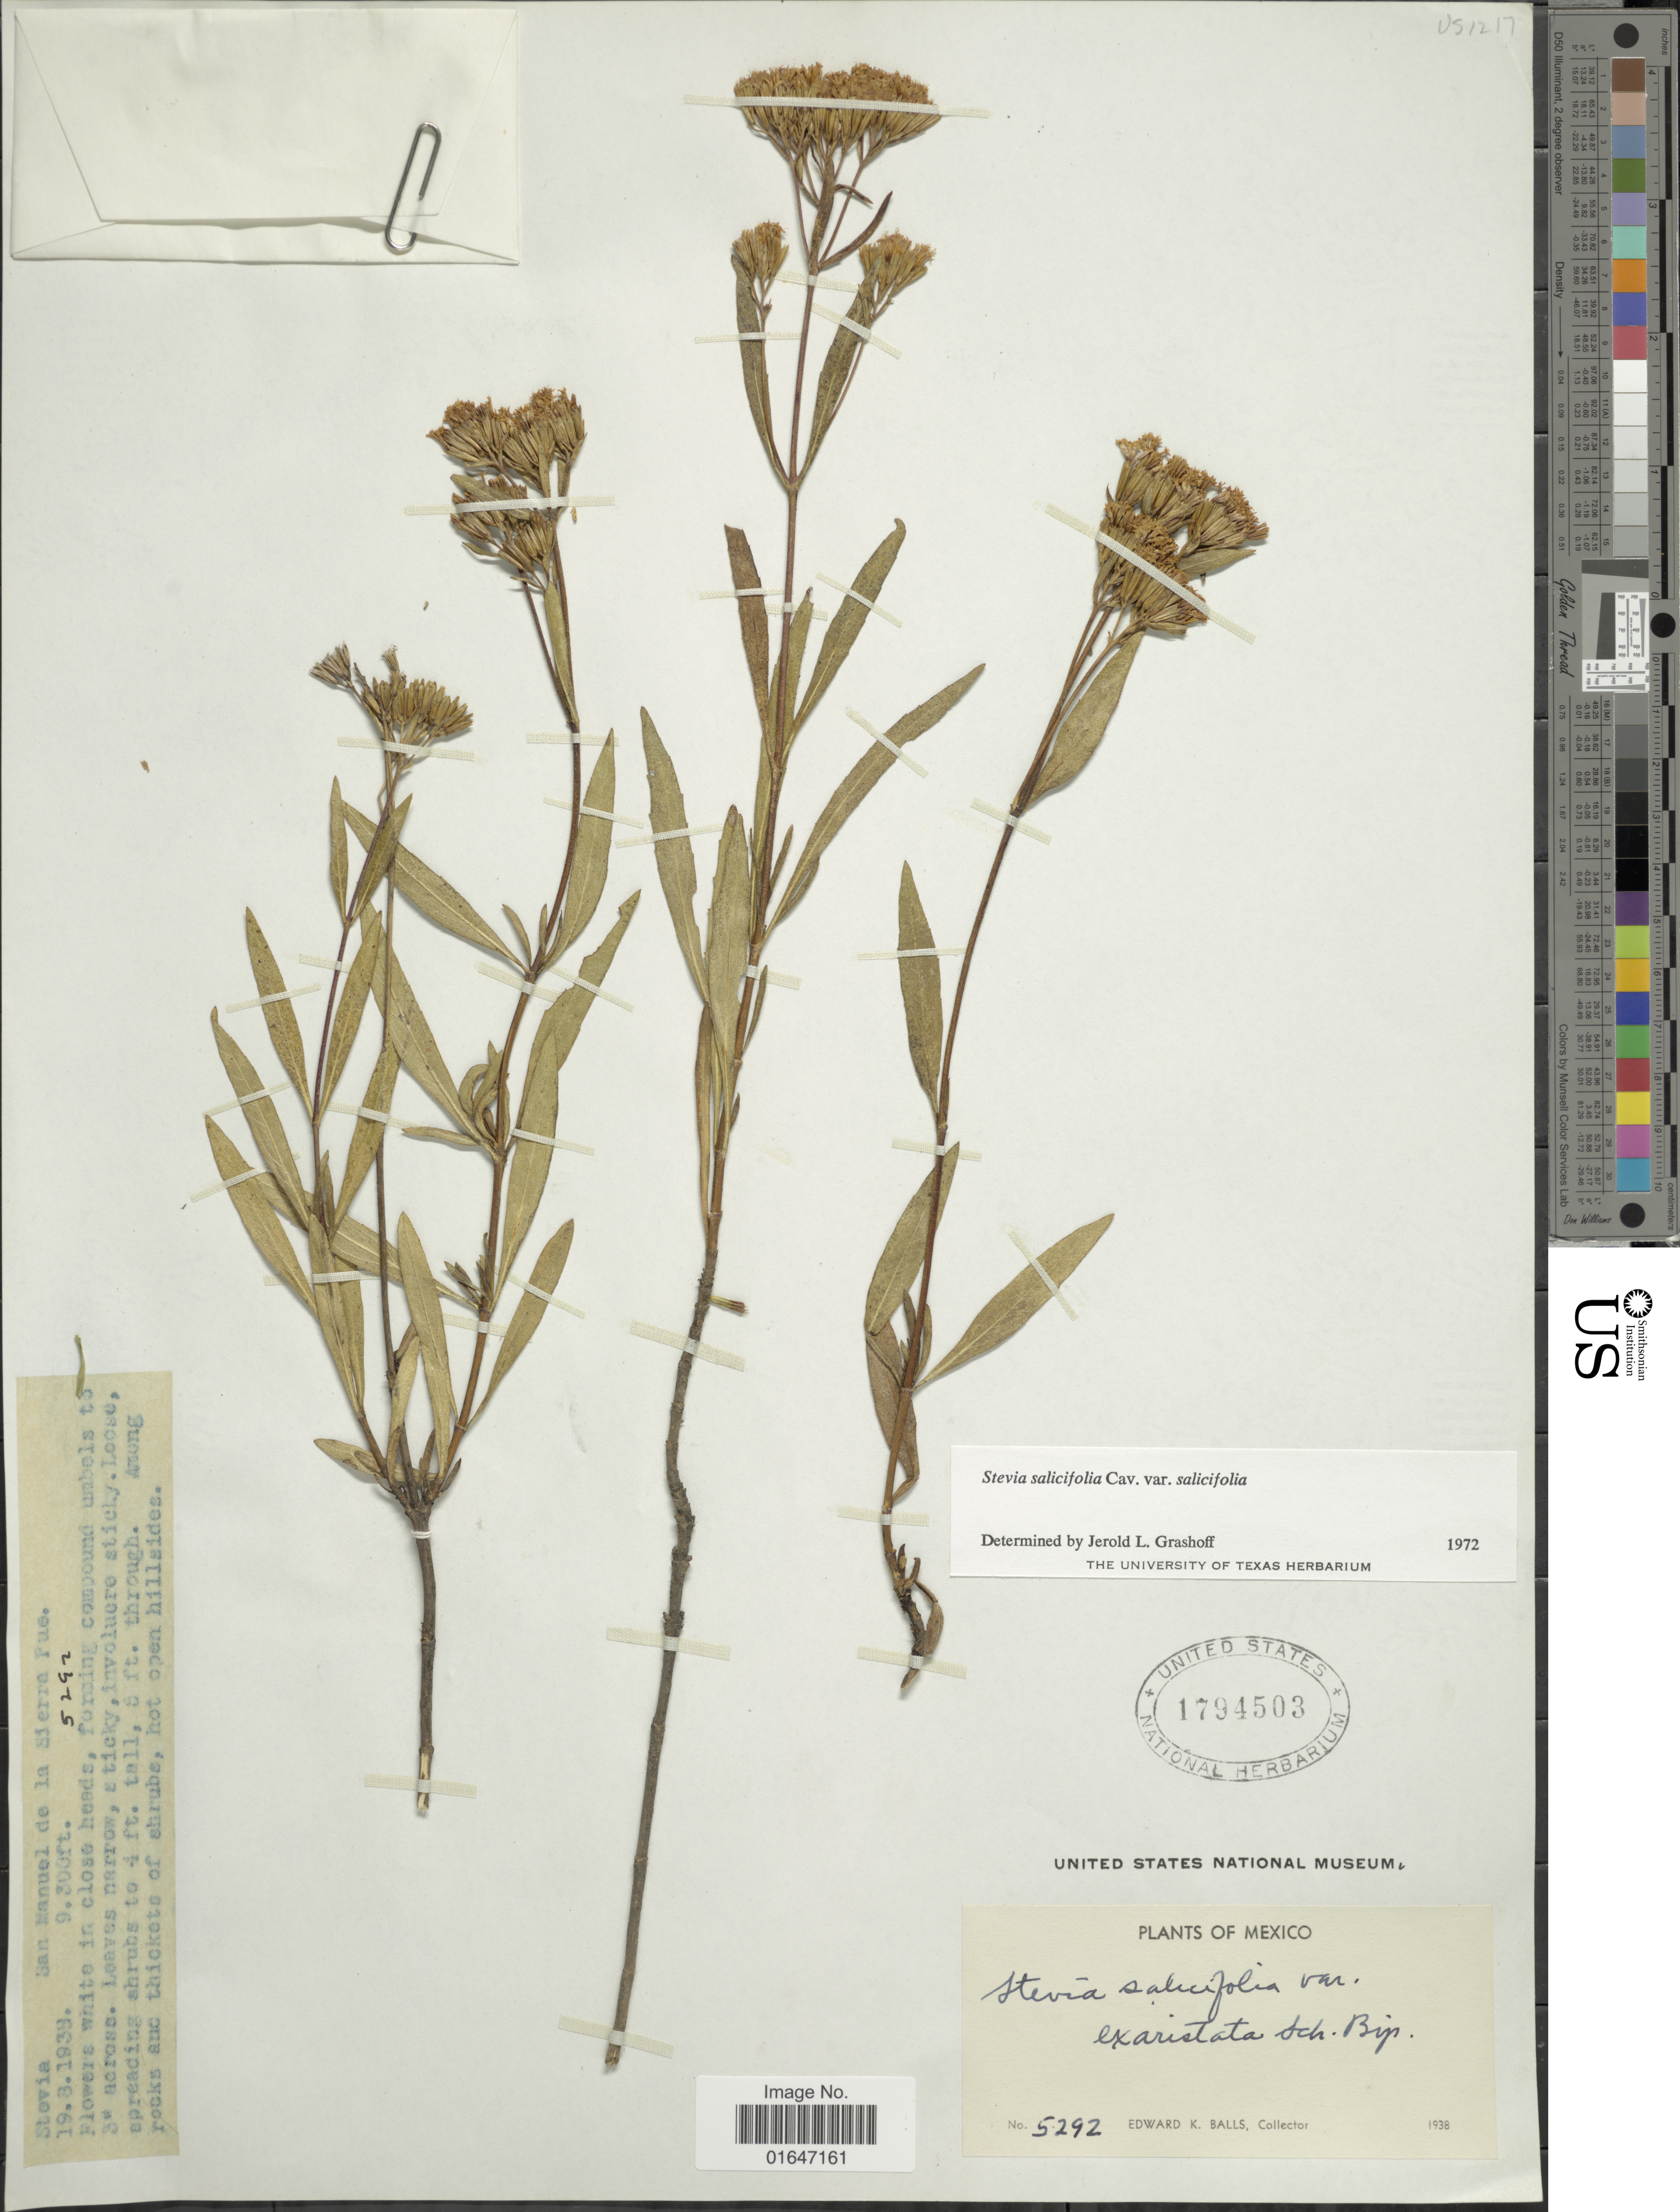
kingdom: Plantae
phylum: Tracheophyta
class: Magnoliopsida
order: Asterales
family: Asteraceae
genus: Stevia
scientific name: Stevia salicifolia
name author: Cav.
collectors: E. K. Balls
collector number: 5292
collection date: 1938-03-19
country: Mexico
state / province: Puebla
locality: San Manuel de La Sierra Pue.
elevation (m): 2835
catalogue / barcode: US 1794503